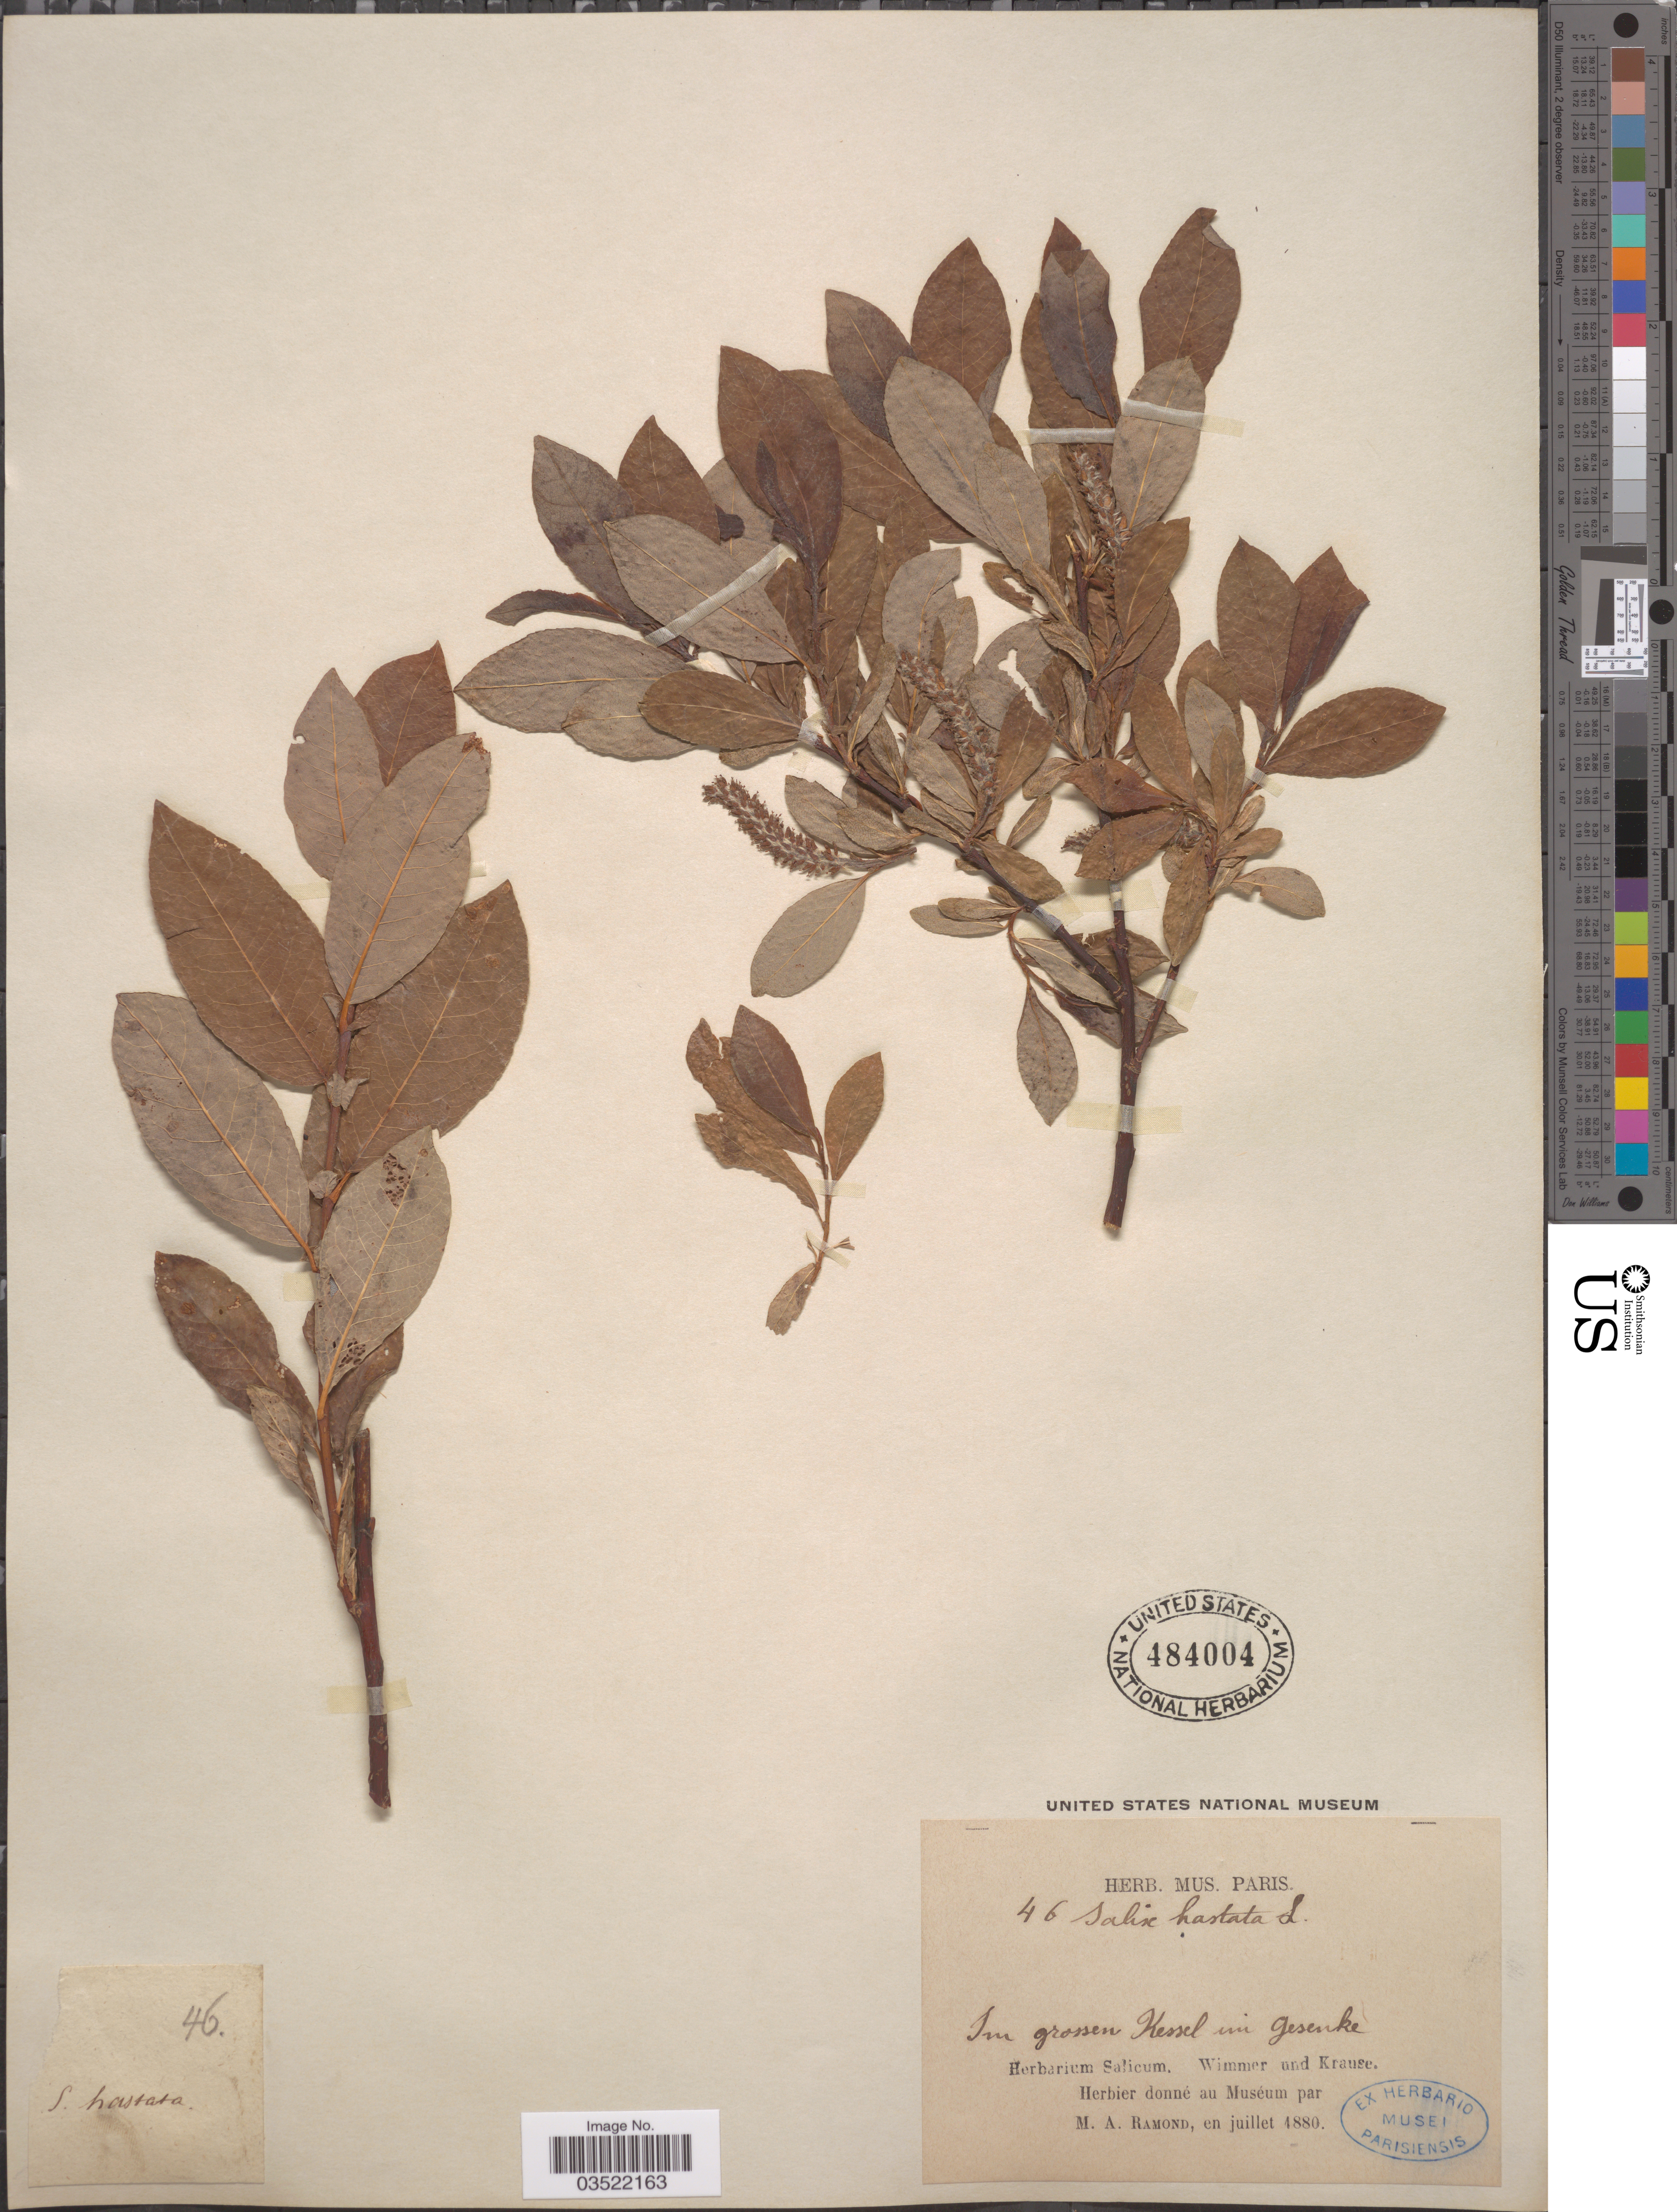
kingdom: Plantae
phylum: Tracheophyta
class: Magnoliopsida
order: Malpighiales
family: Salicaceae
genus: Salix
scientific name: Salix hastata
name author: L.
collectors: Wimmer & -- Krause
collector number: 46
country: Poland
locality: Im grossen Kessel im Gesenke.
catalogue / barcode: US 484004